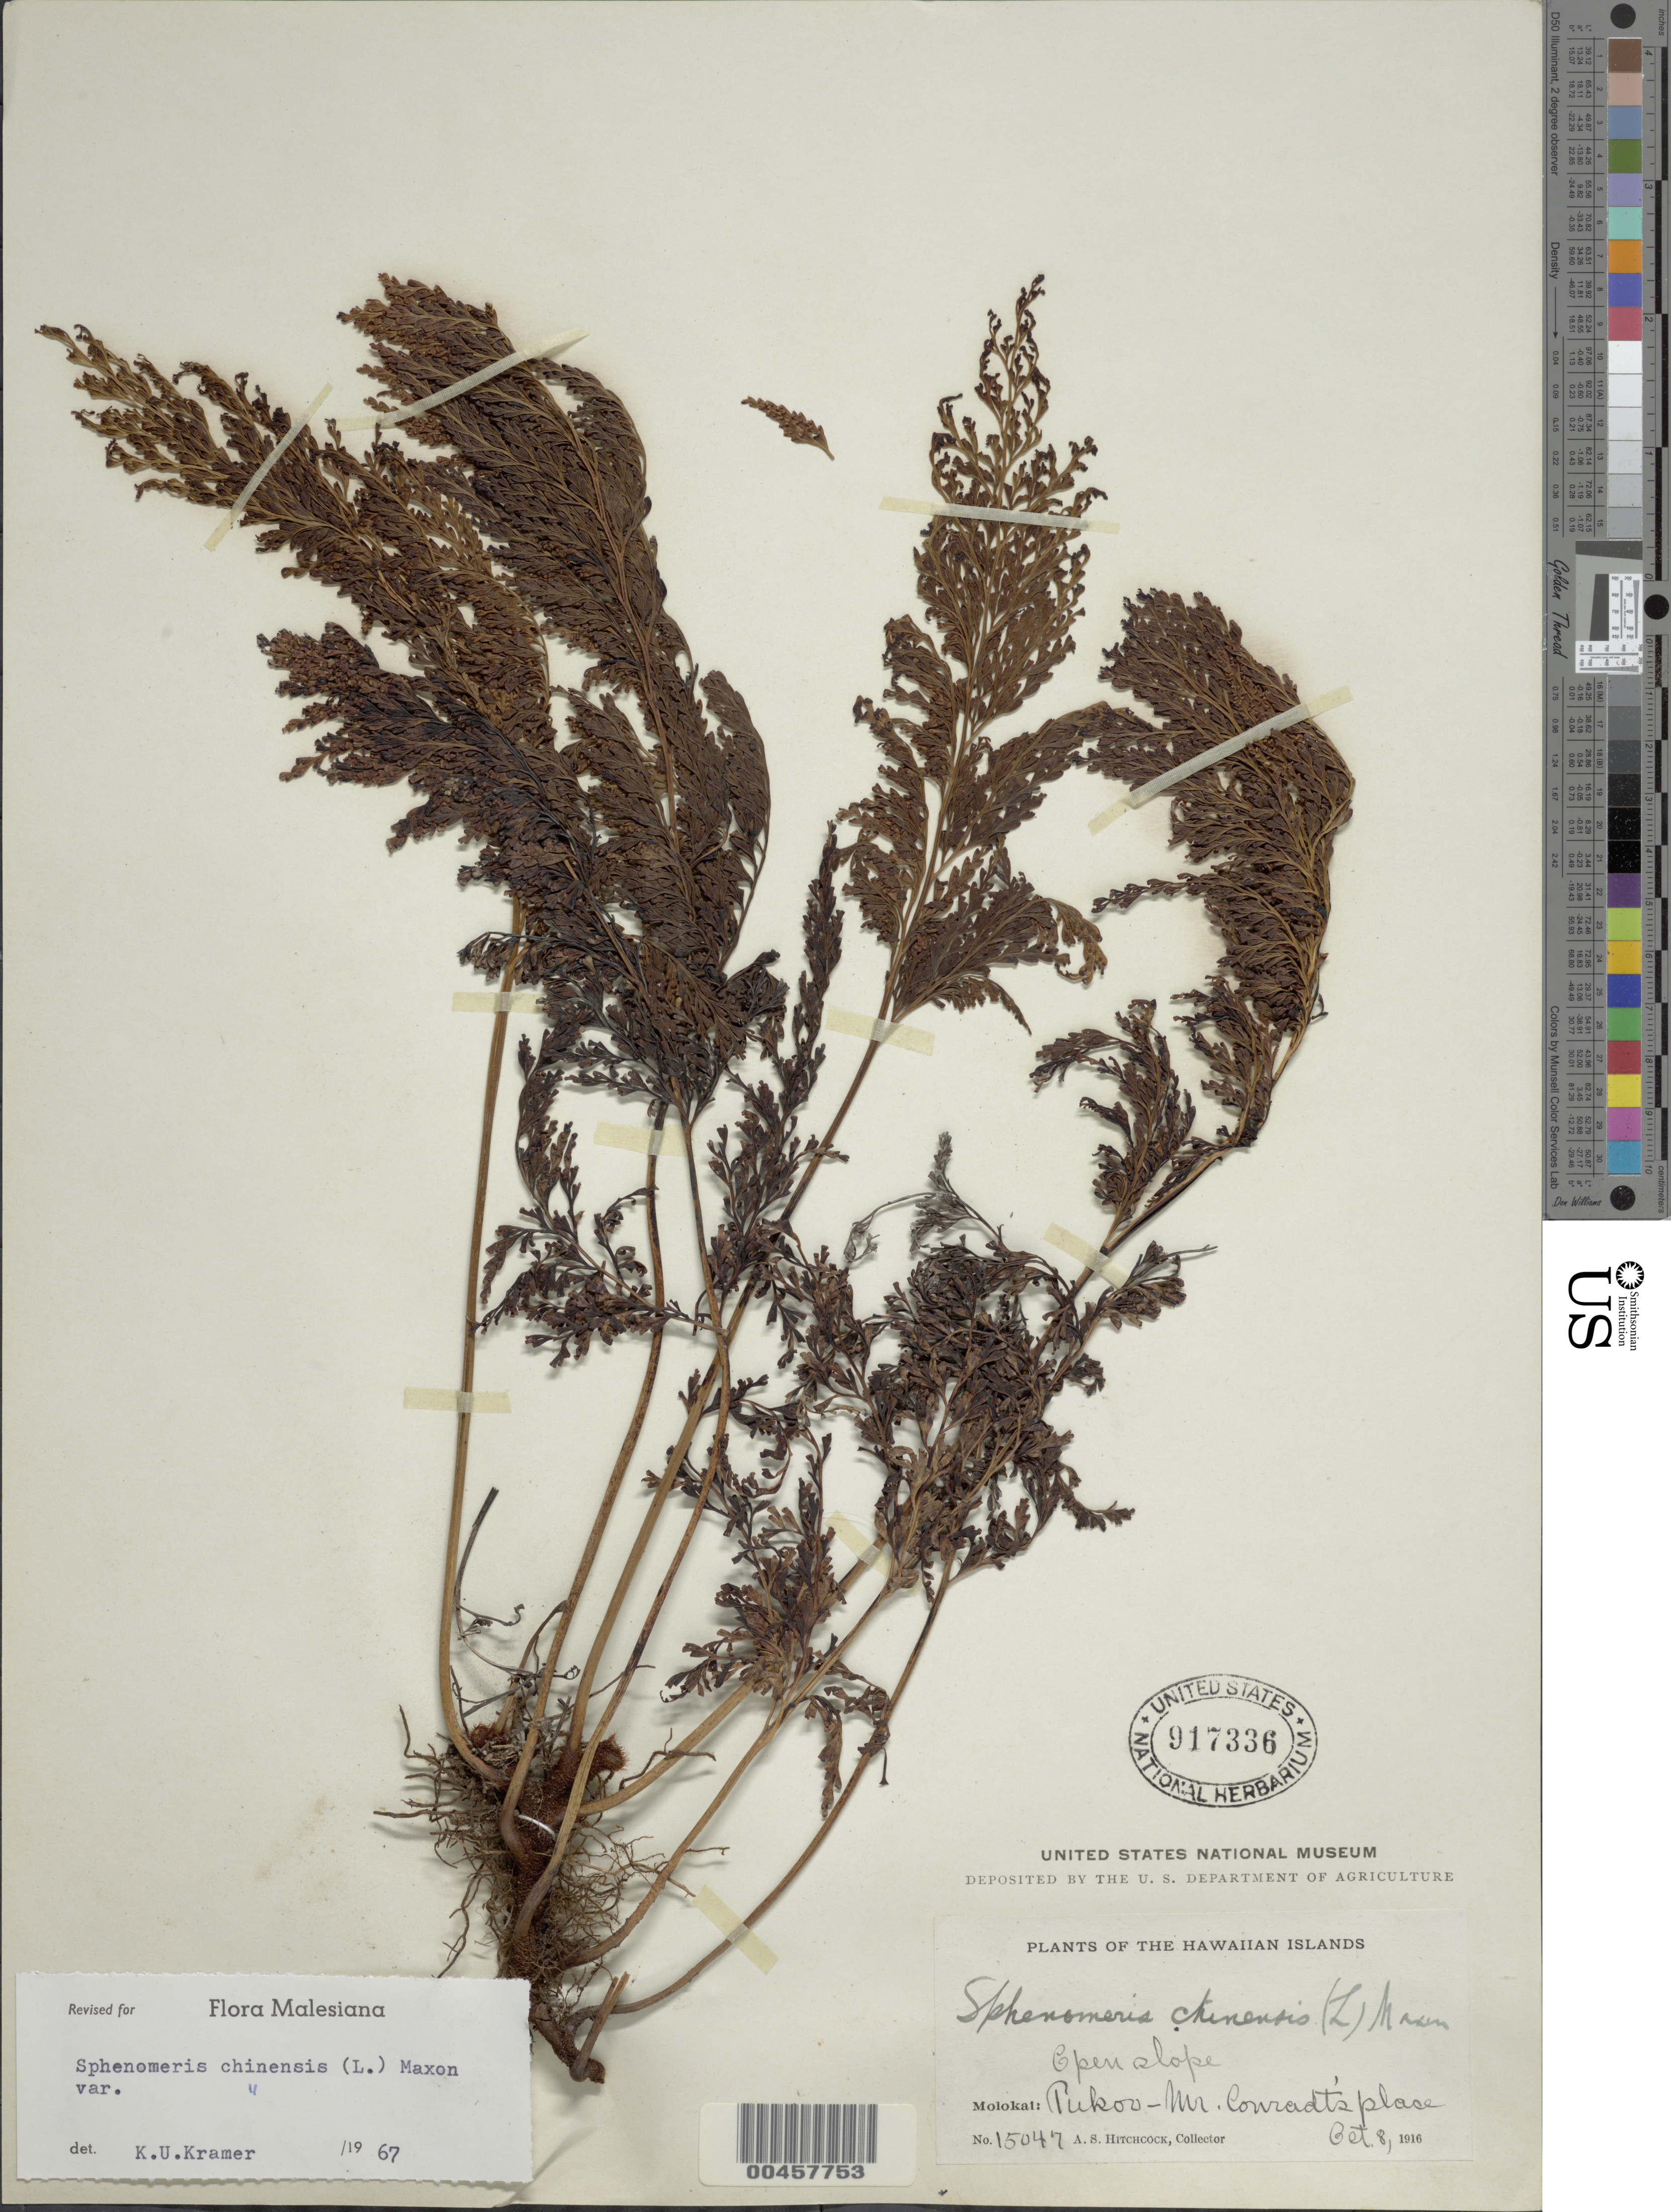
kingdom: Plantae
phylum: Tracheophyta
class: Polypodiopsida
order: Polypodiales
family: Lindsaeaceae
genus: Sphenomeris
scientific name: Sphenomeris chinensis var. chinensis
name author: (L.) Maxon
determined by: Kramer, K. U.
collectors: A. S. Hitchcock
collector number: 15047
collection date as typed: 8 Oct 1916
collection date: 1916-10-08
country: United States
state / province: Hawaii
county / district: Maui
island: Moloka'i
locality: Molokai: Pukoo - Mr. Conradt's place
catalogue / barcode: US 917336